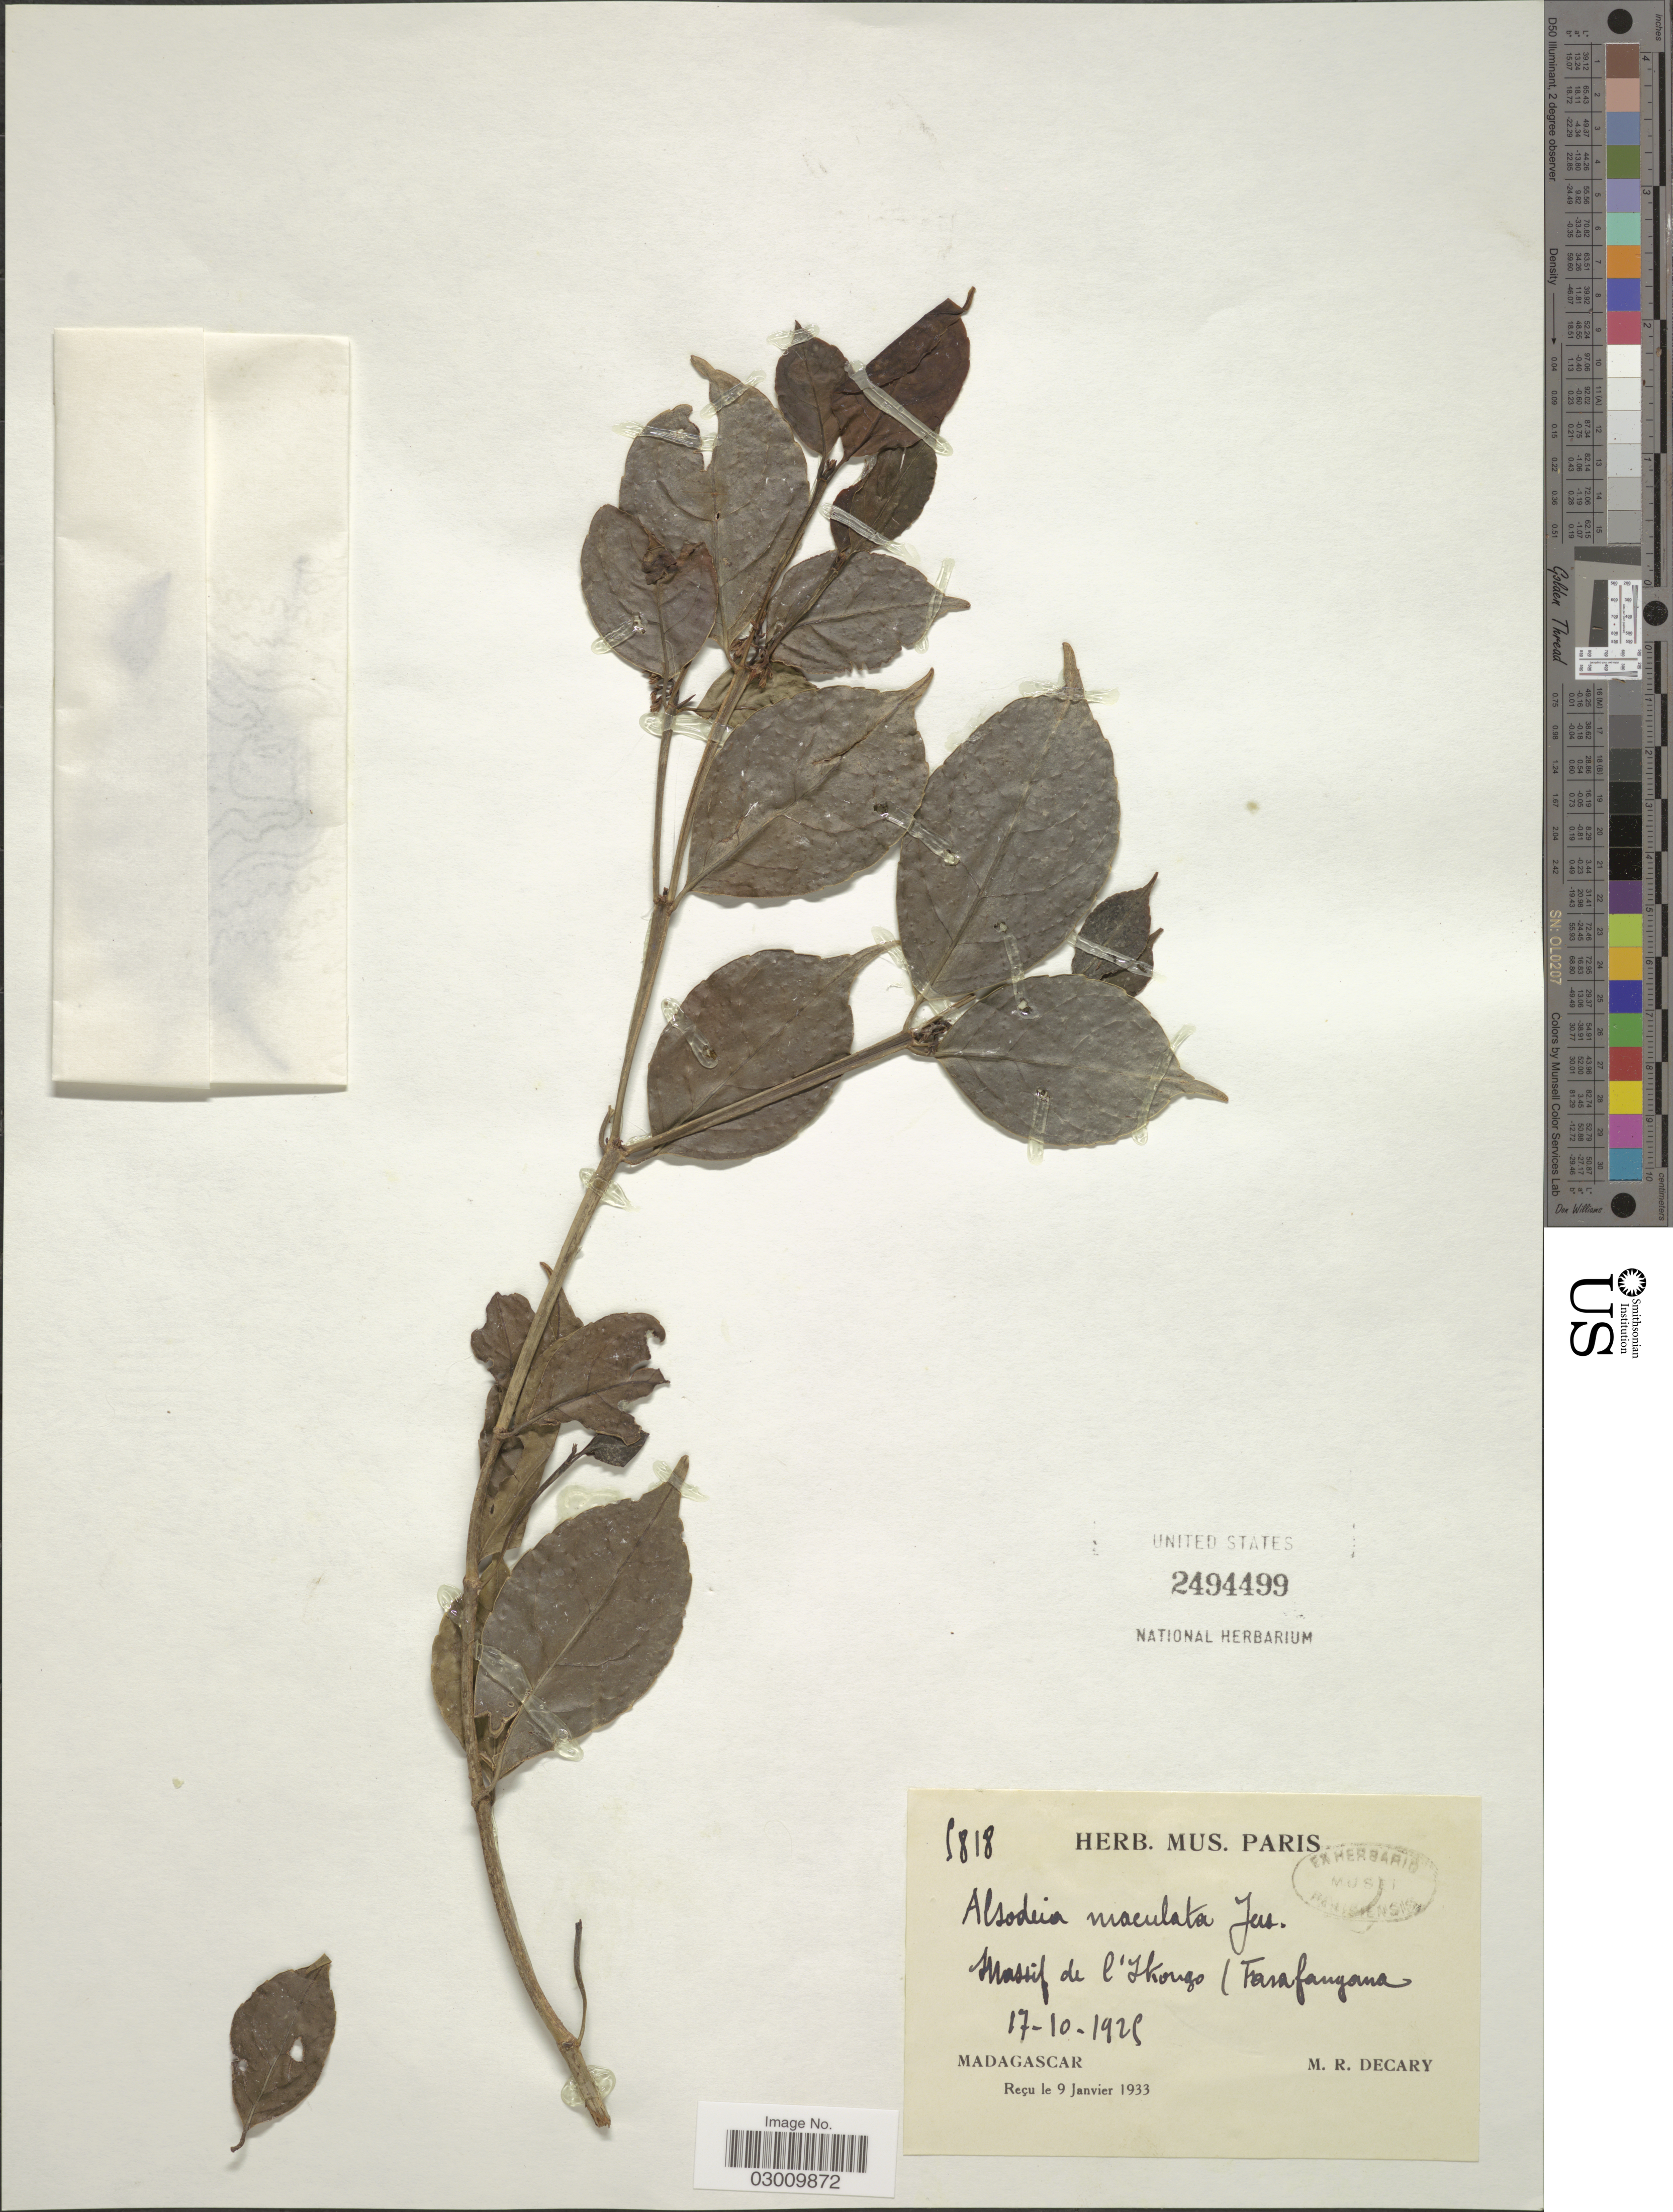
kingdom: Plantae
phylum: Tracheophyta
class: Magnoliopsida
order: Malpighiales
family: Violaceae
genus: Rinorea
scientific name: Rinorea maculata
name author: (Tul.) Baill.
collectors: R. Decary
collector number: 5818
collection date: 1925-10-17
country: Madagascar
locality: Massif de l'Ikongo Farafangana.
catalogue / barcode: US 2494499